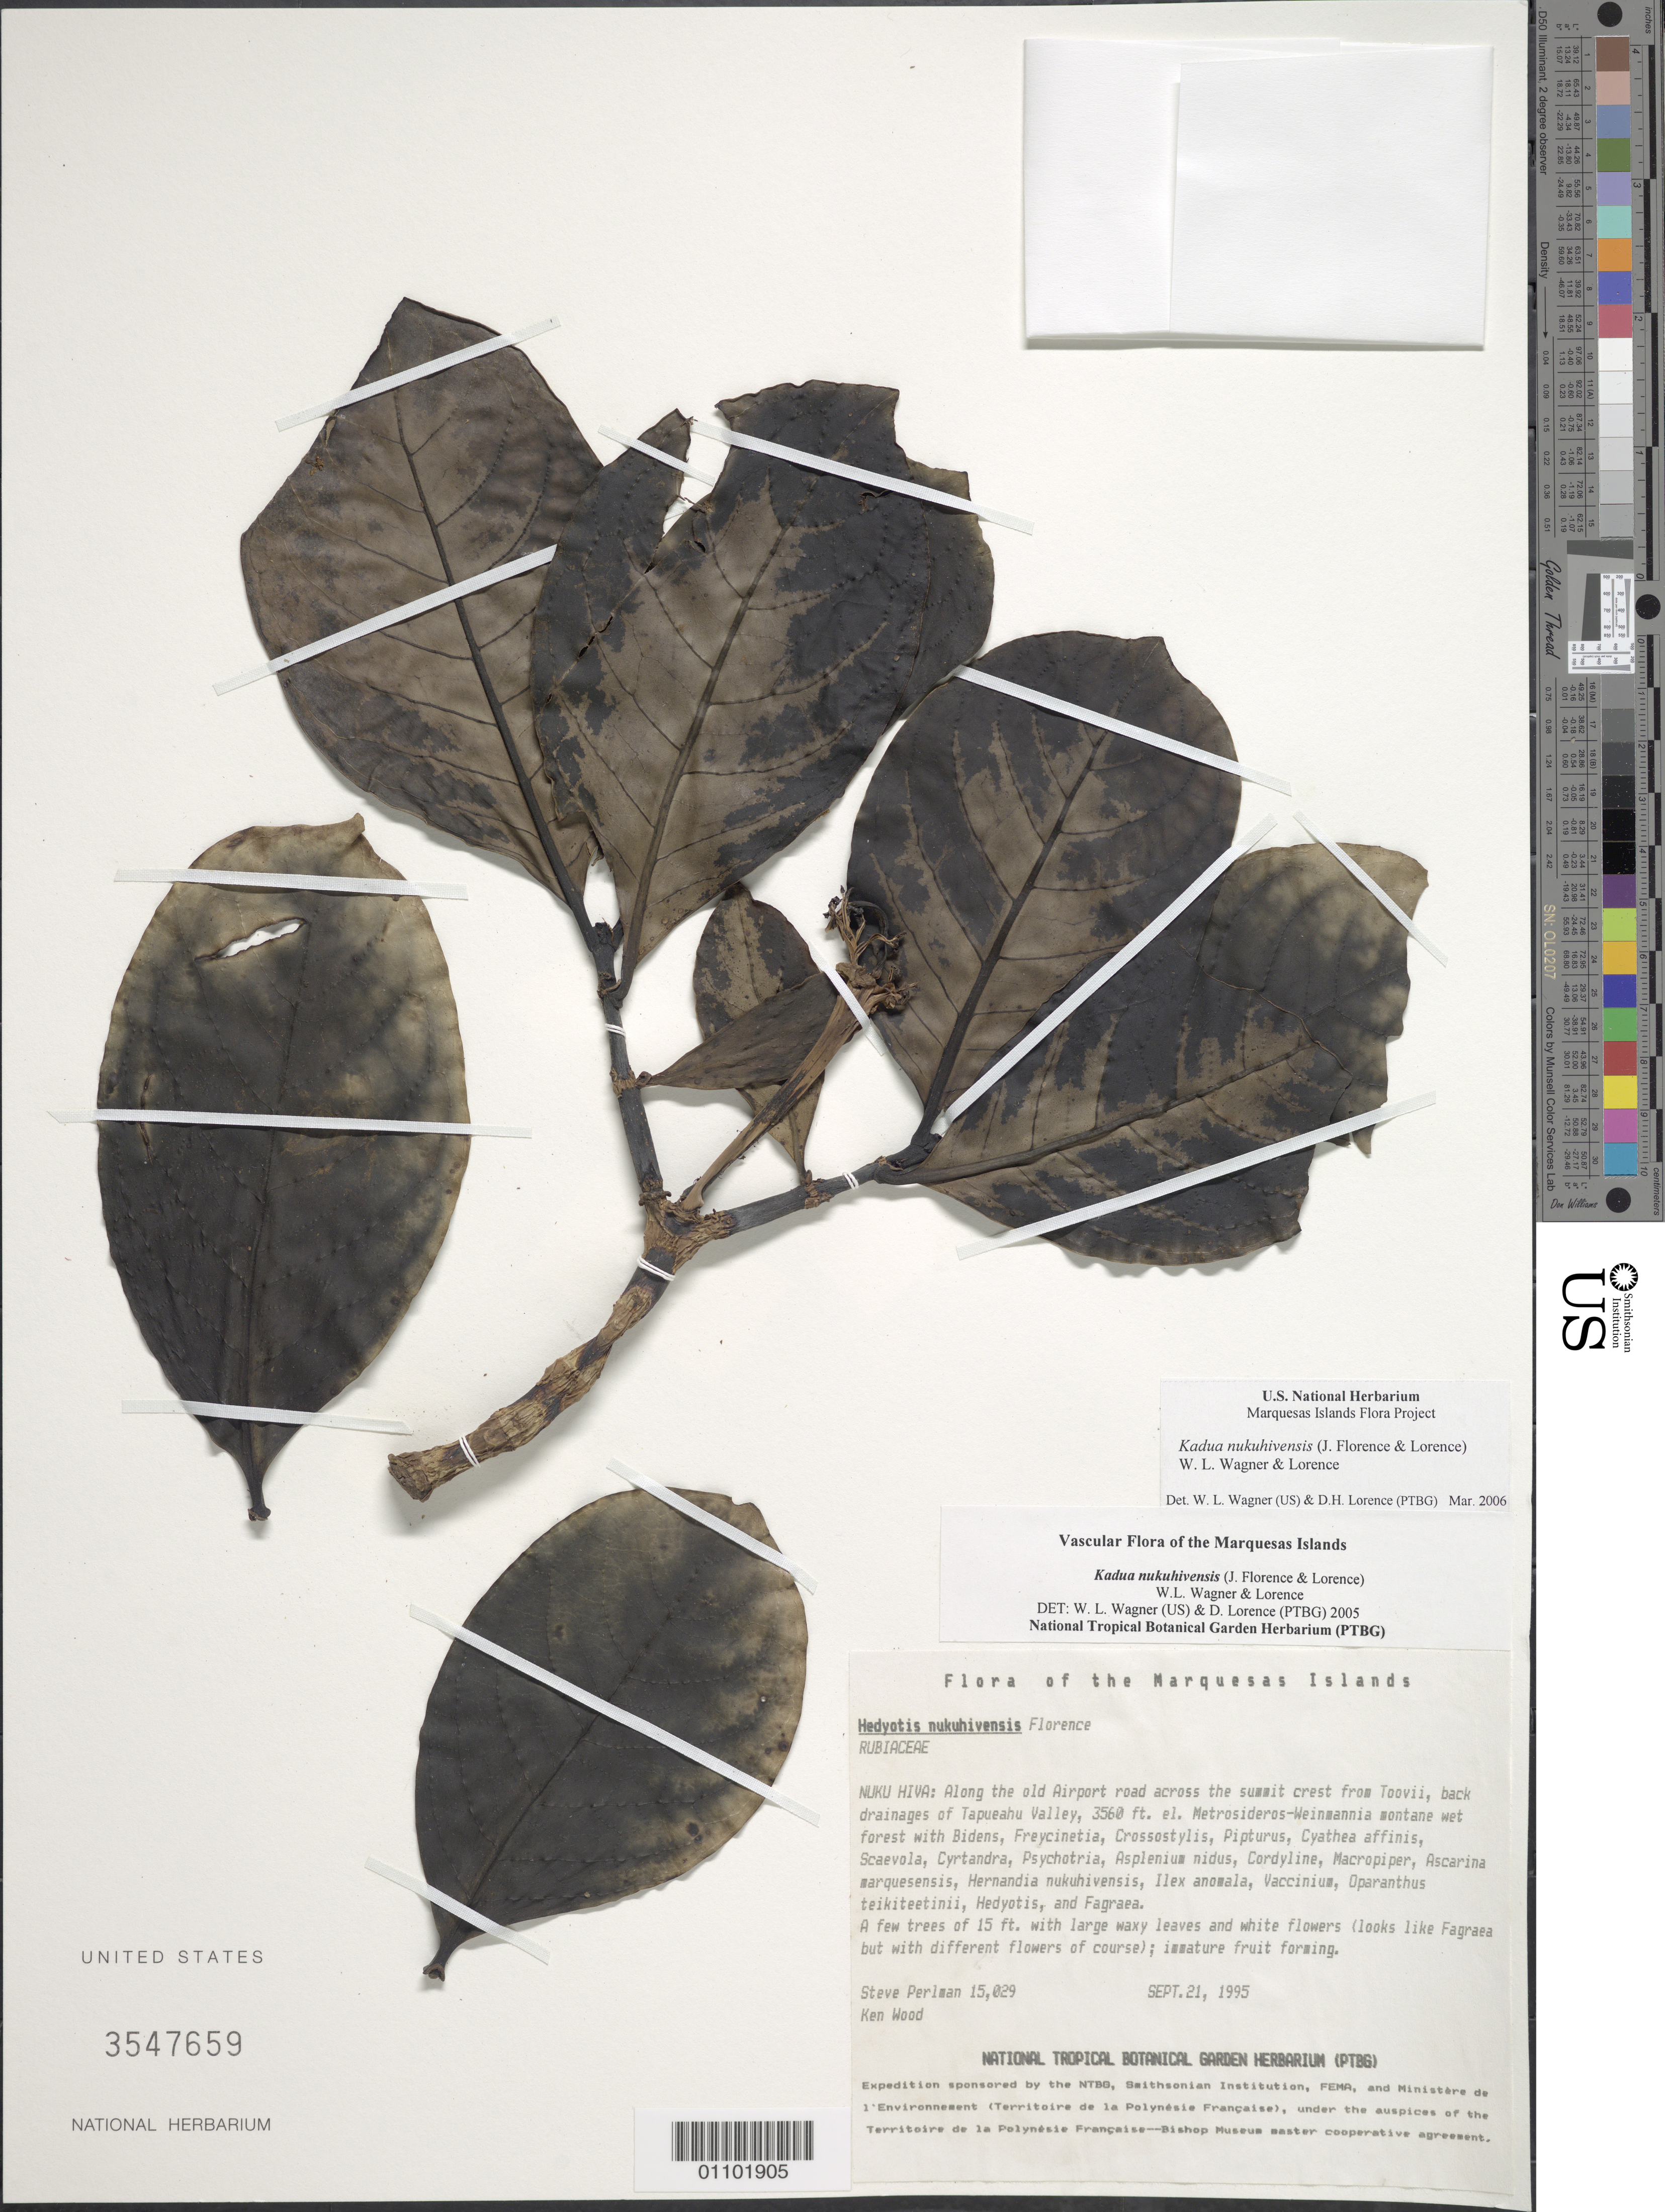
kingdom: Plantae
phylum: Tracheophyta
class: Magnoliopsida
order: Gentianales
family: Rubiaceae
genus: Kadua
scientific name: Kadua nukuhivensis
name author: (J. Florence & Lorence) W.L. Wagner & Lorence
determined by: Wagner, W. L.; Lorence, David H.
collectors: S. P. Perlman & K. R. Wood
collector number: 15029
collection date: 1995-09-21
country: French Polynesia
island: Nuku Hiva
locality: Along old Airport road, across summit crest from Toovii, back drainages of Tapueahu Valley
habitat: In Metrosideros - Weinmannia montane wet forest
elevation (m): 1085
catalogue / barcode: US 3547659